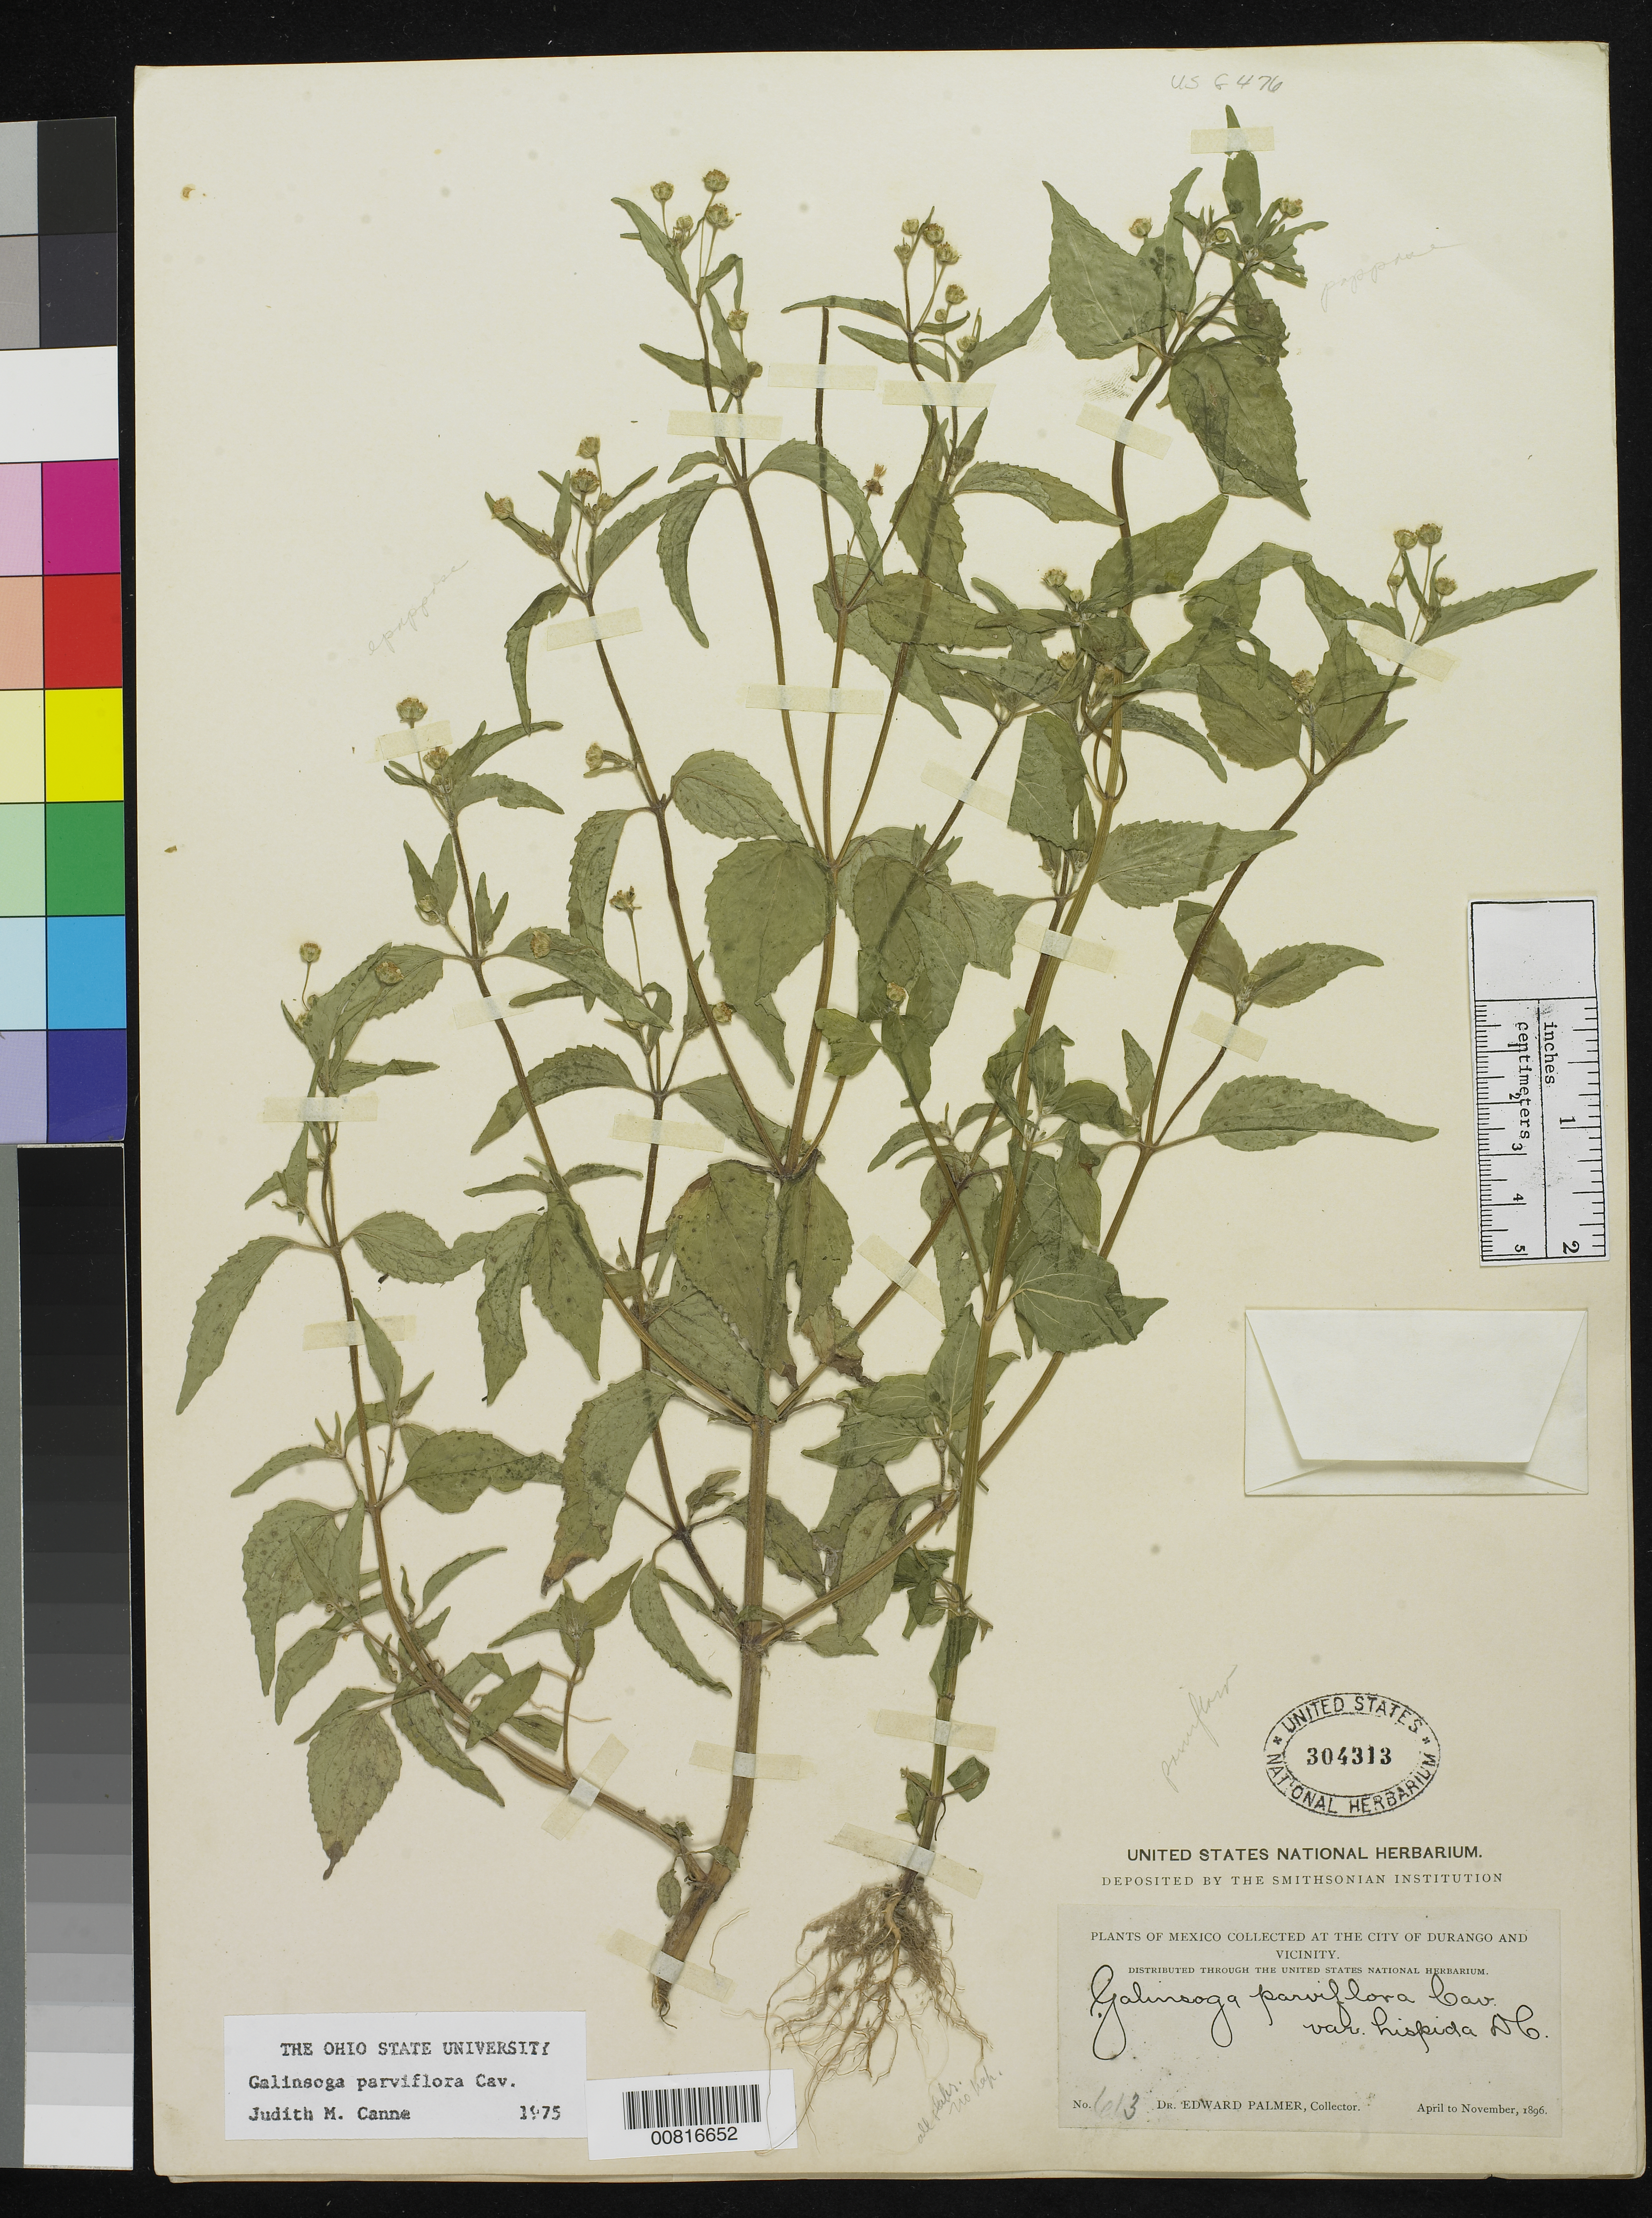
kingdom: Plantae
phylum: Tracheophyta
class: Magnoliopsida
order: Asterales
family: Asteraceae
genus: Galinsoga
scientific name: Galinsoga parviflora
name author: Cav.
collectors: E. Palmer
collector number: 613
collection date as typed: Apr 1896 to -- Nov 1896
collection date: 1896-04/1896-11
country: Mexico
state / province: Durango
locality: City of Durango and vicinity.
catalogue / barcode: US 304313